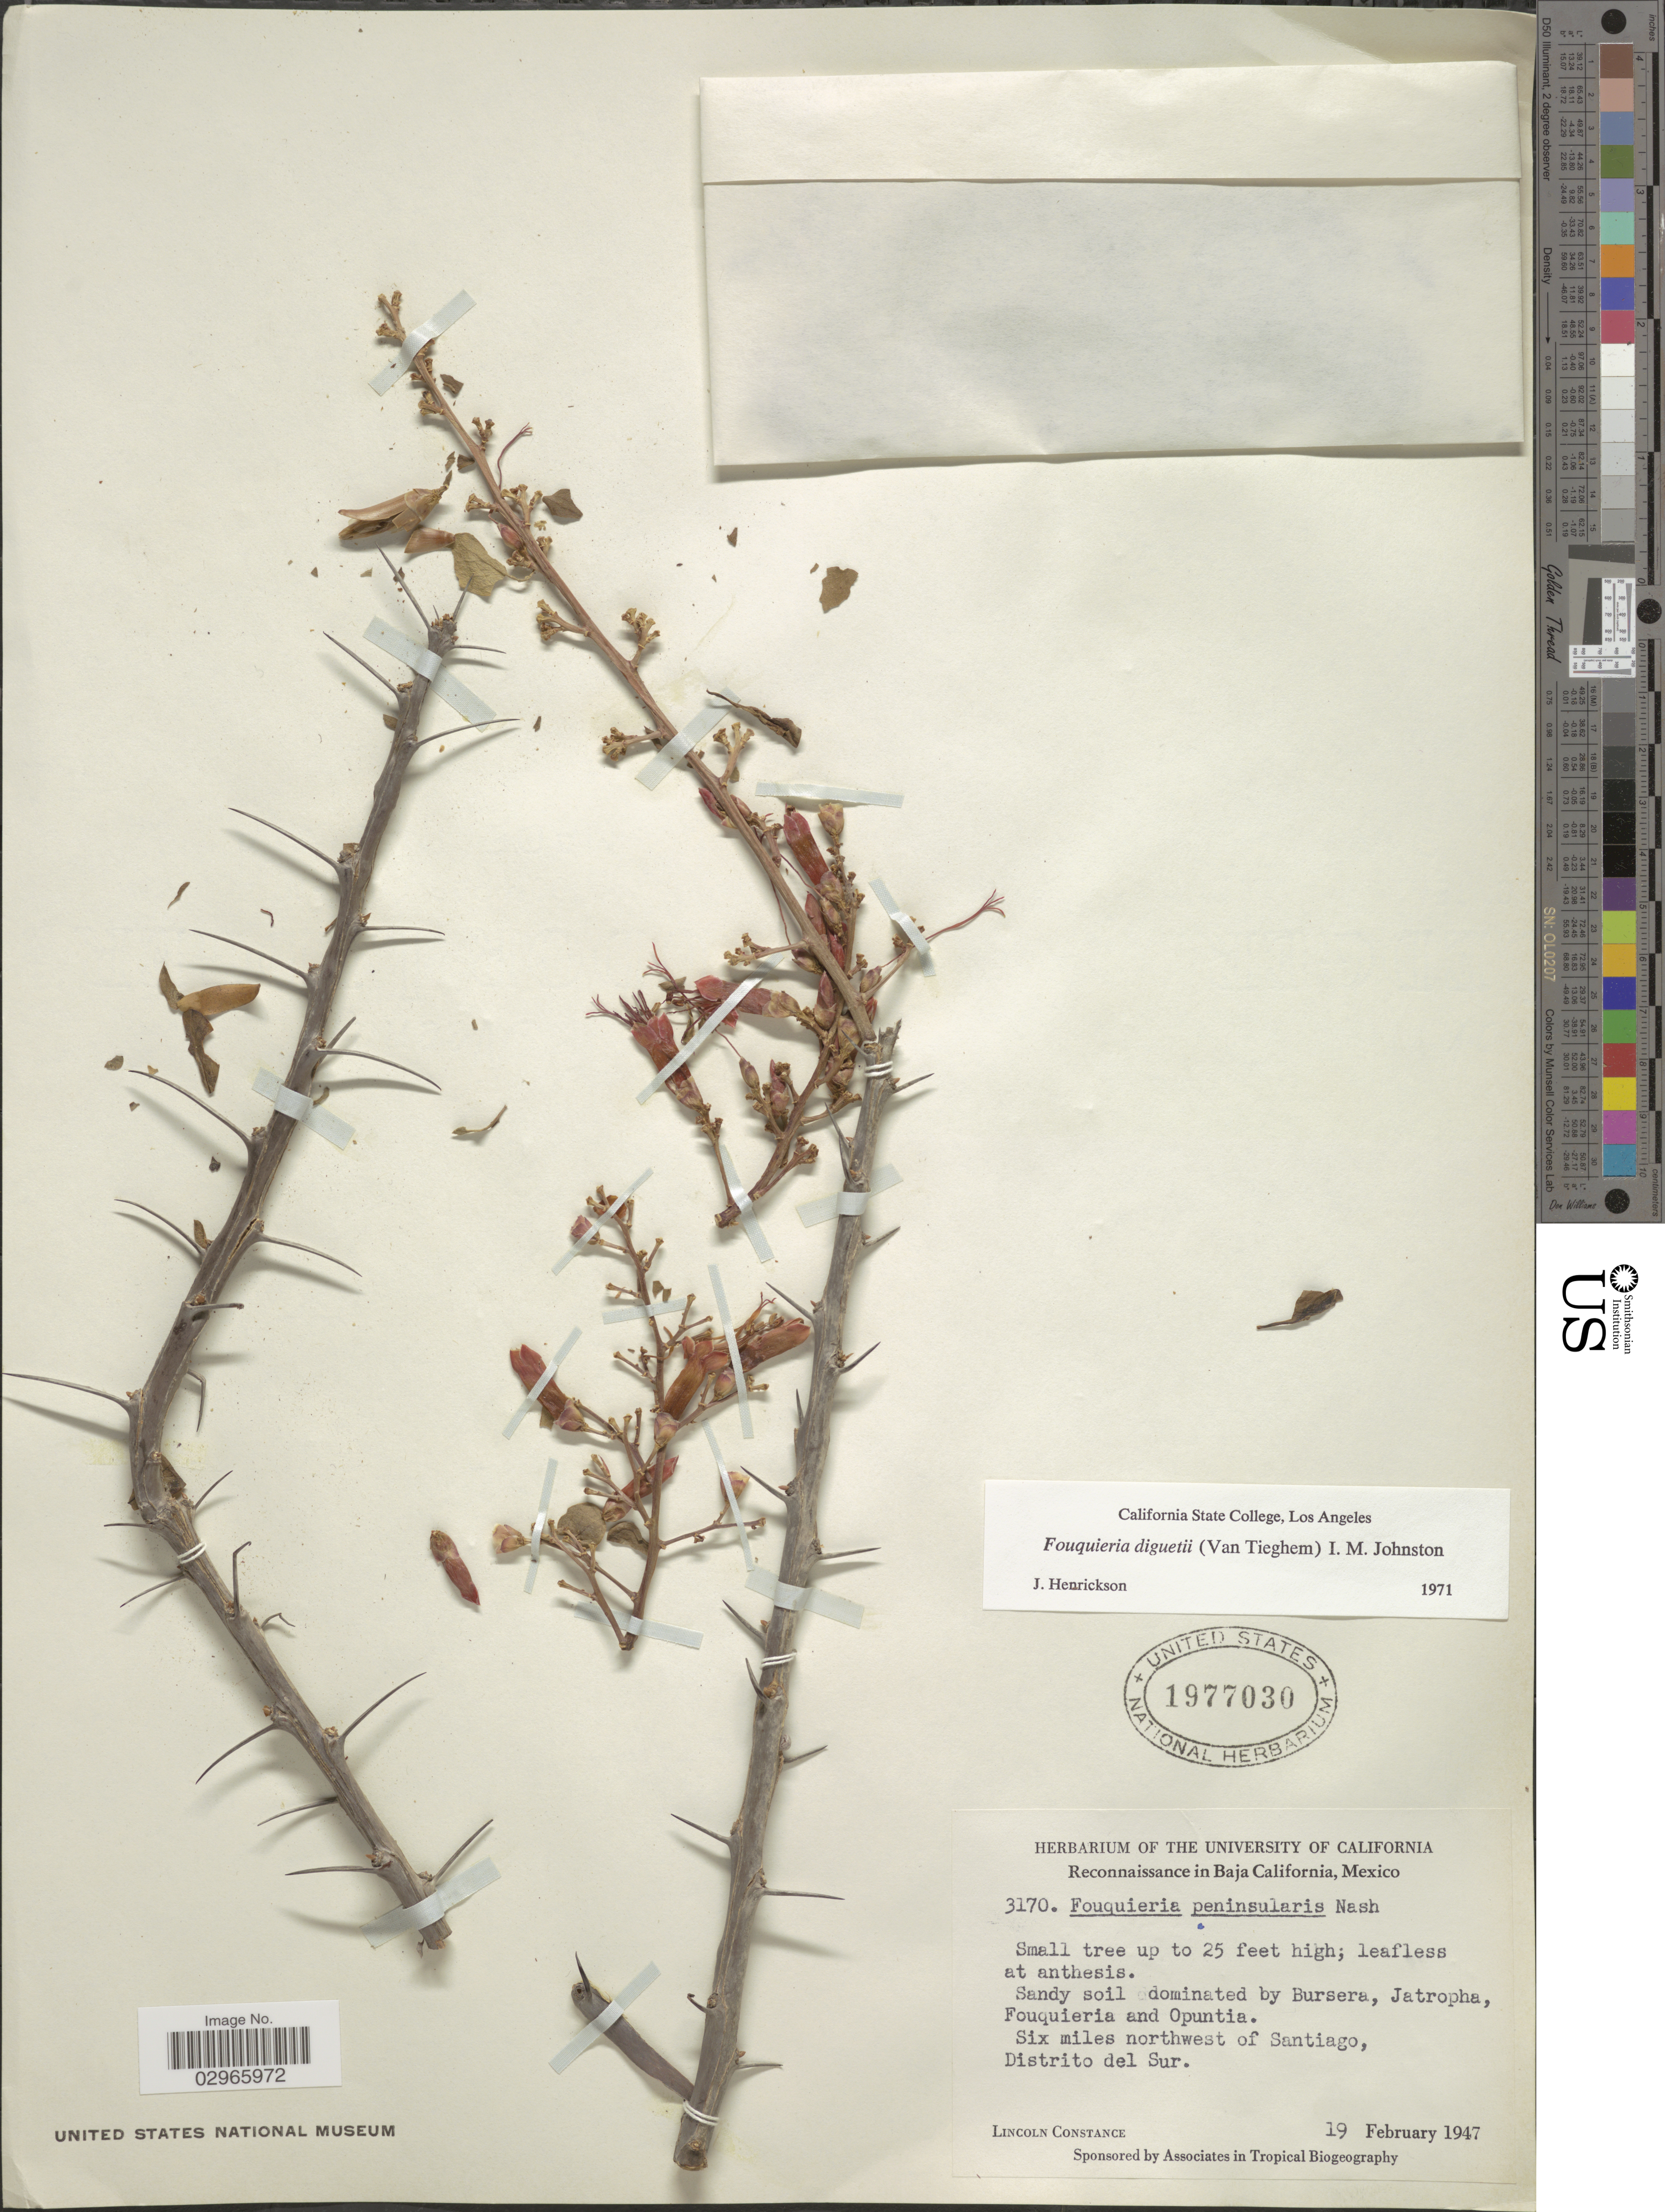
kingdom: Plantae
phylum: Tracheophyta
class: Magnoliopsida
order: Ericales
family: Fouquieriaceae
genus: Fouquieria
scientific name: Fouquieria diguetii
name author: (Tiegh.) I.M. Johnst.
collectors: L. Constance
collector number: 3170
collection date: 1947-02-19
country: Mexico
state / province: Baja California Sur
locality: Six miles northwest of Santiago, Distrito del Sur.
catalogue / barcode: US 1977030